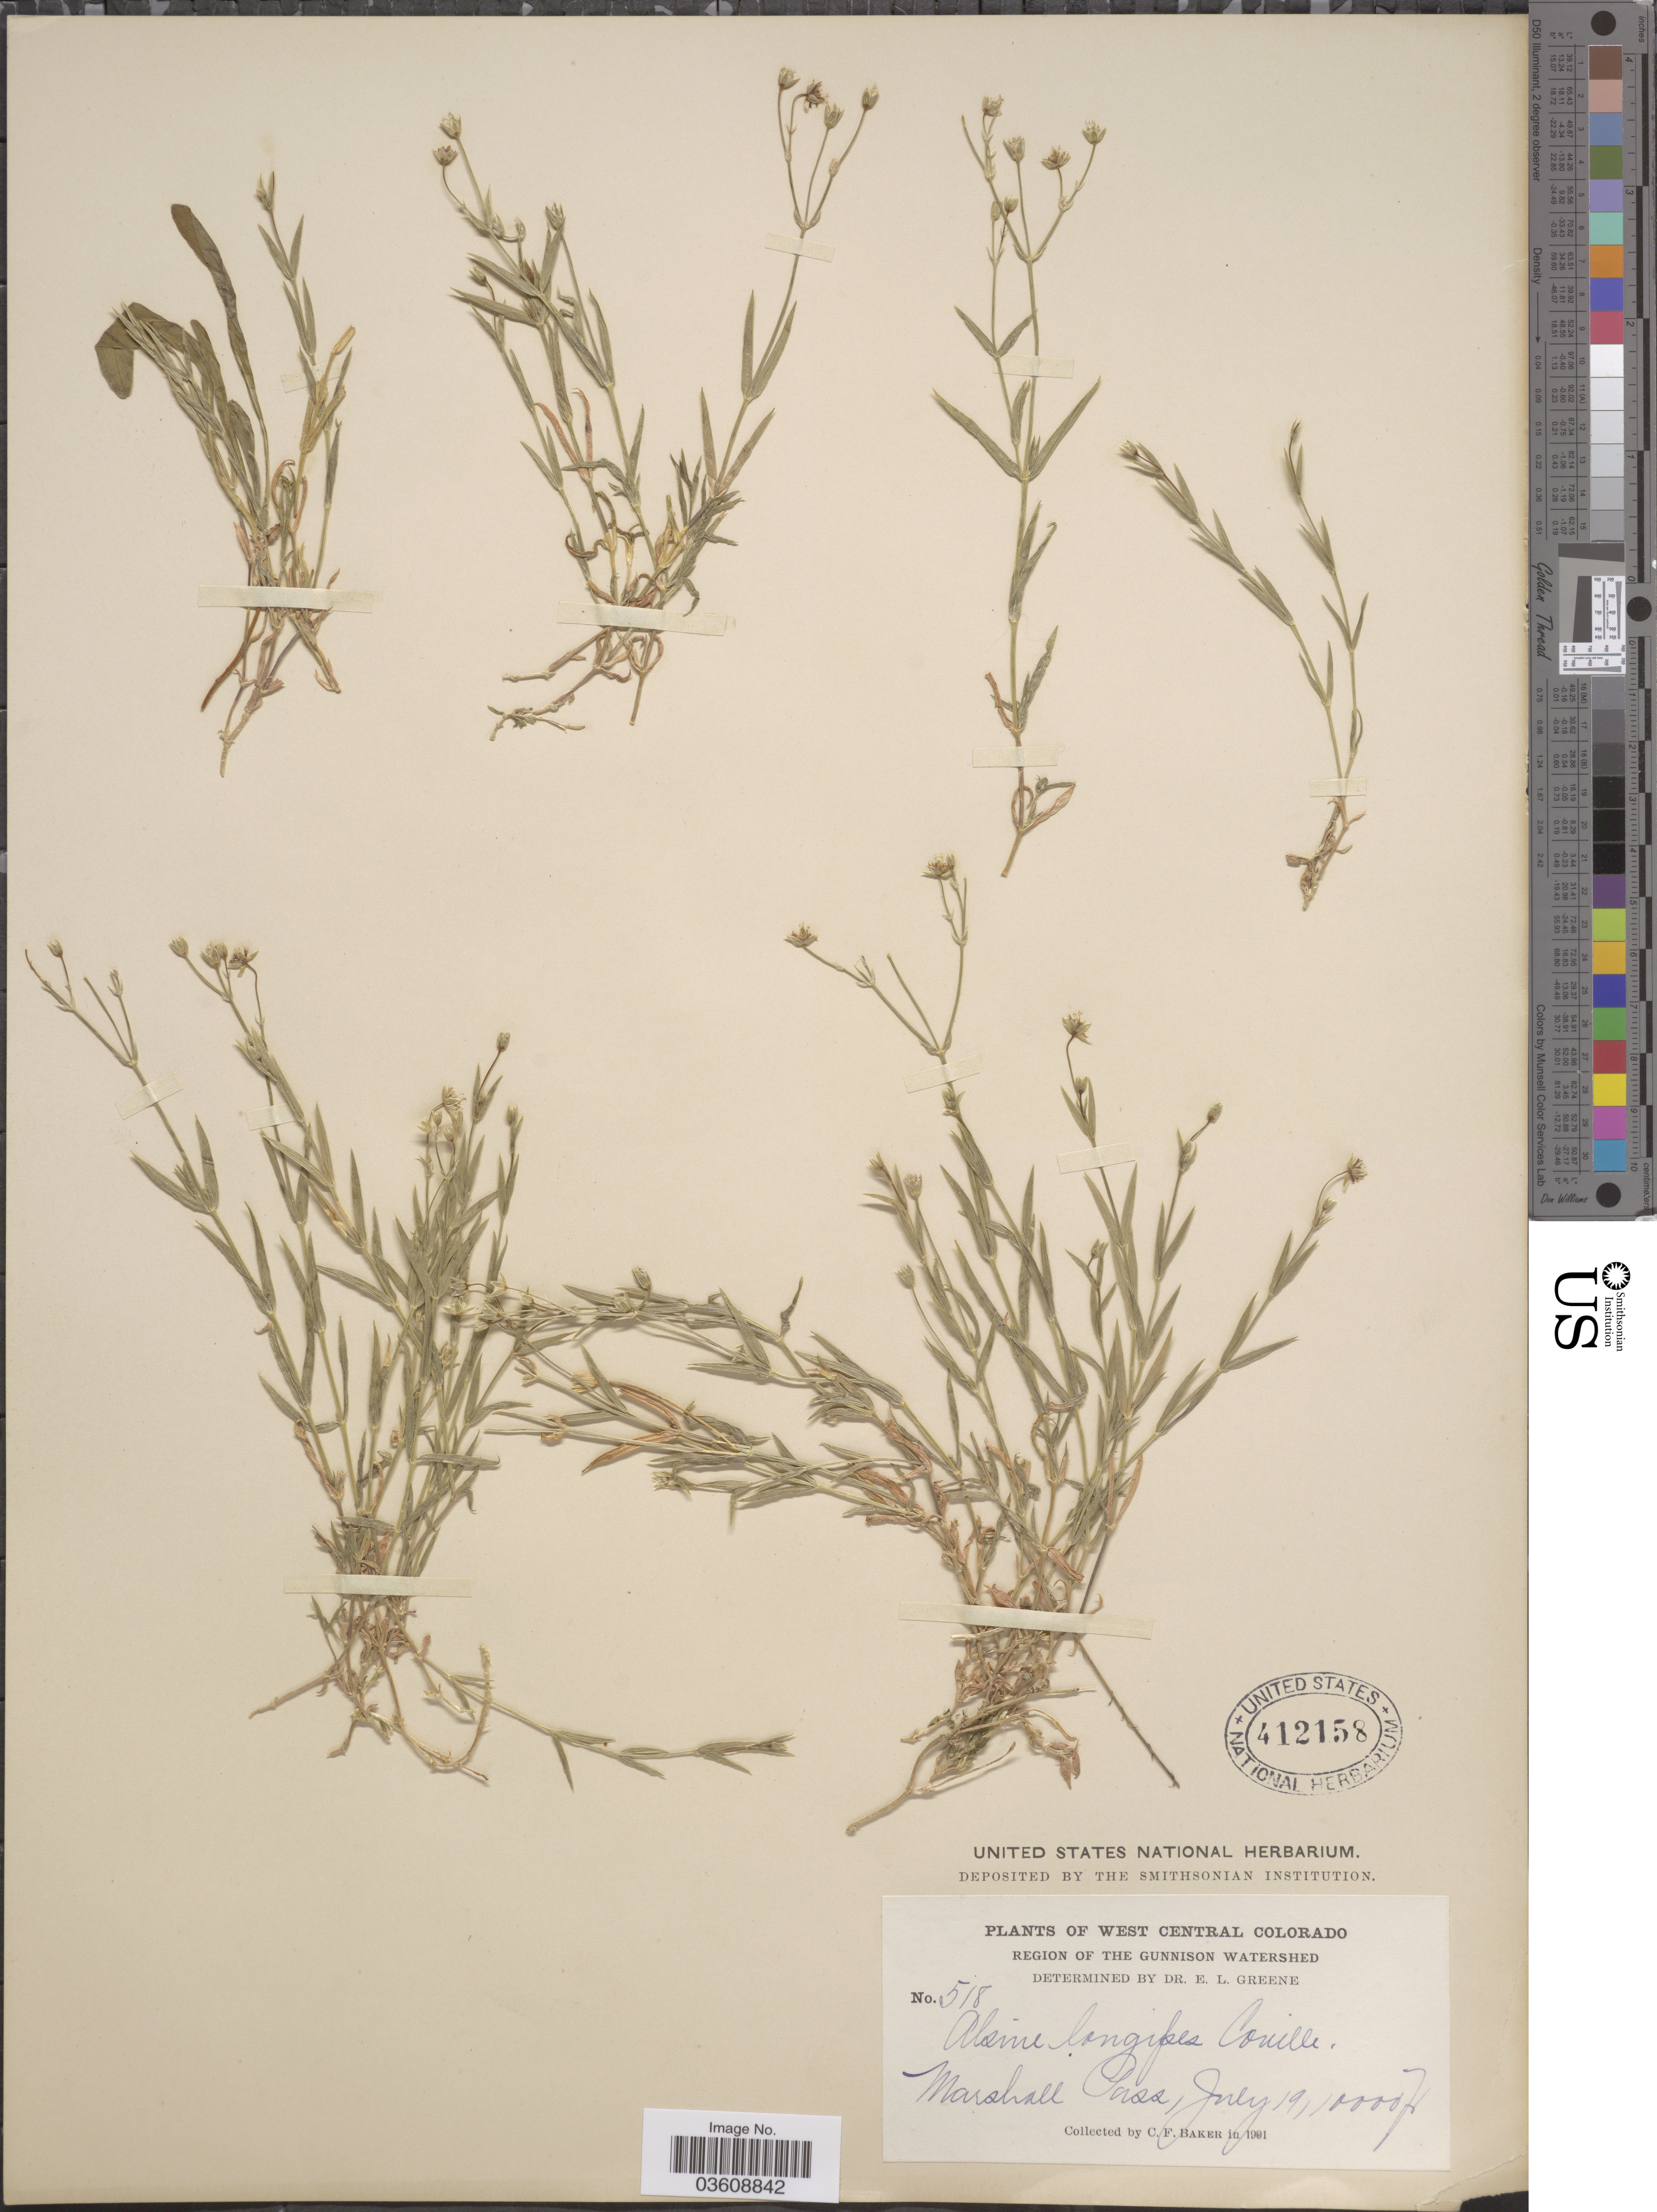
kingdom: Plantae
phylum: Tracheophyta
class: Magnoliopsida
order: Caryophyllales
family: Caryophyllaceae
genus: Stellaria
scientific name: Stellaria longipes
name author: Goldie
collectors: C. F. Baker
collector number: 518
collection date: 1901-07-19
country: United States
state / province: Colorado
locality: West Central Colorado. Region of The Gunnison Watershed. Marshall Pass.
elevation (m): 3048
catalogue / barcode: US 412158